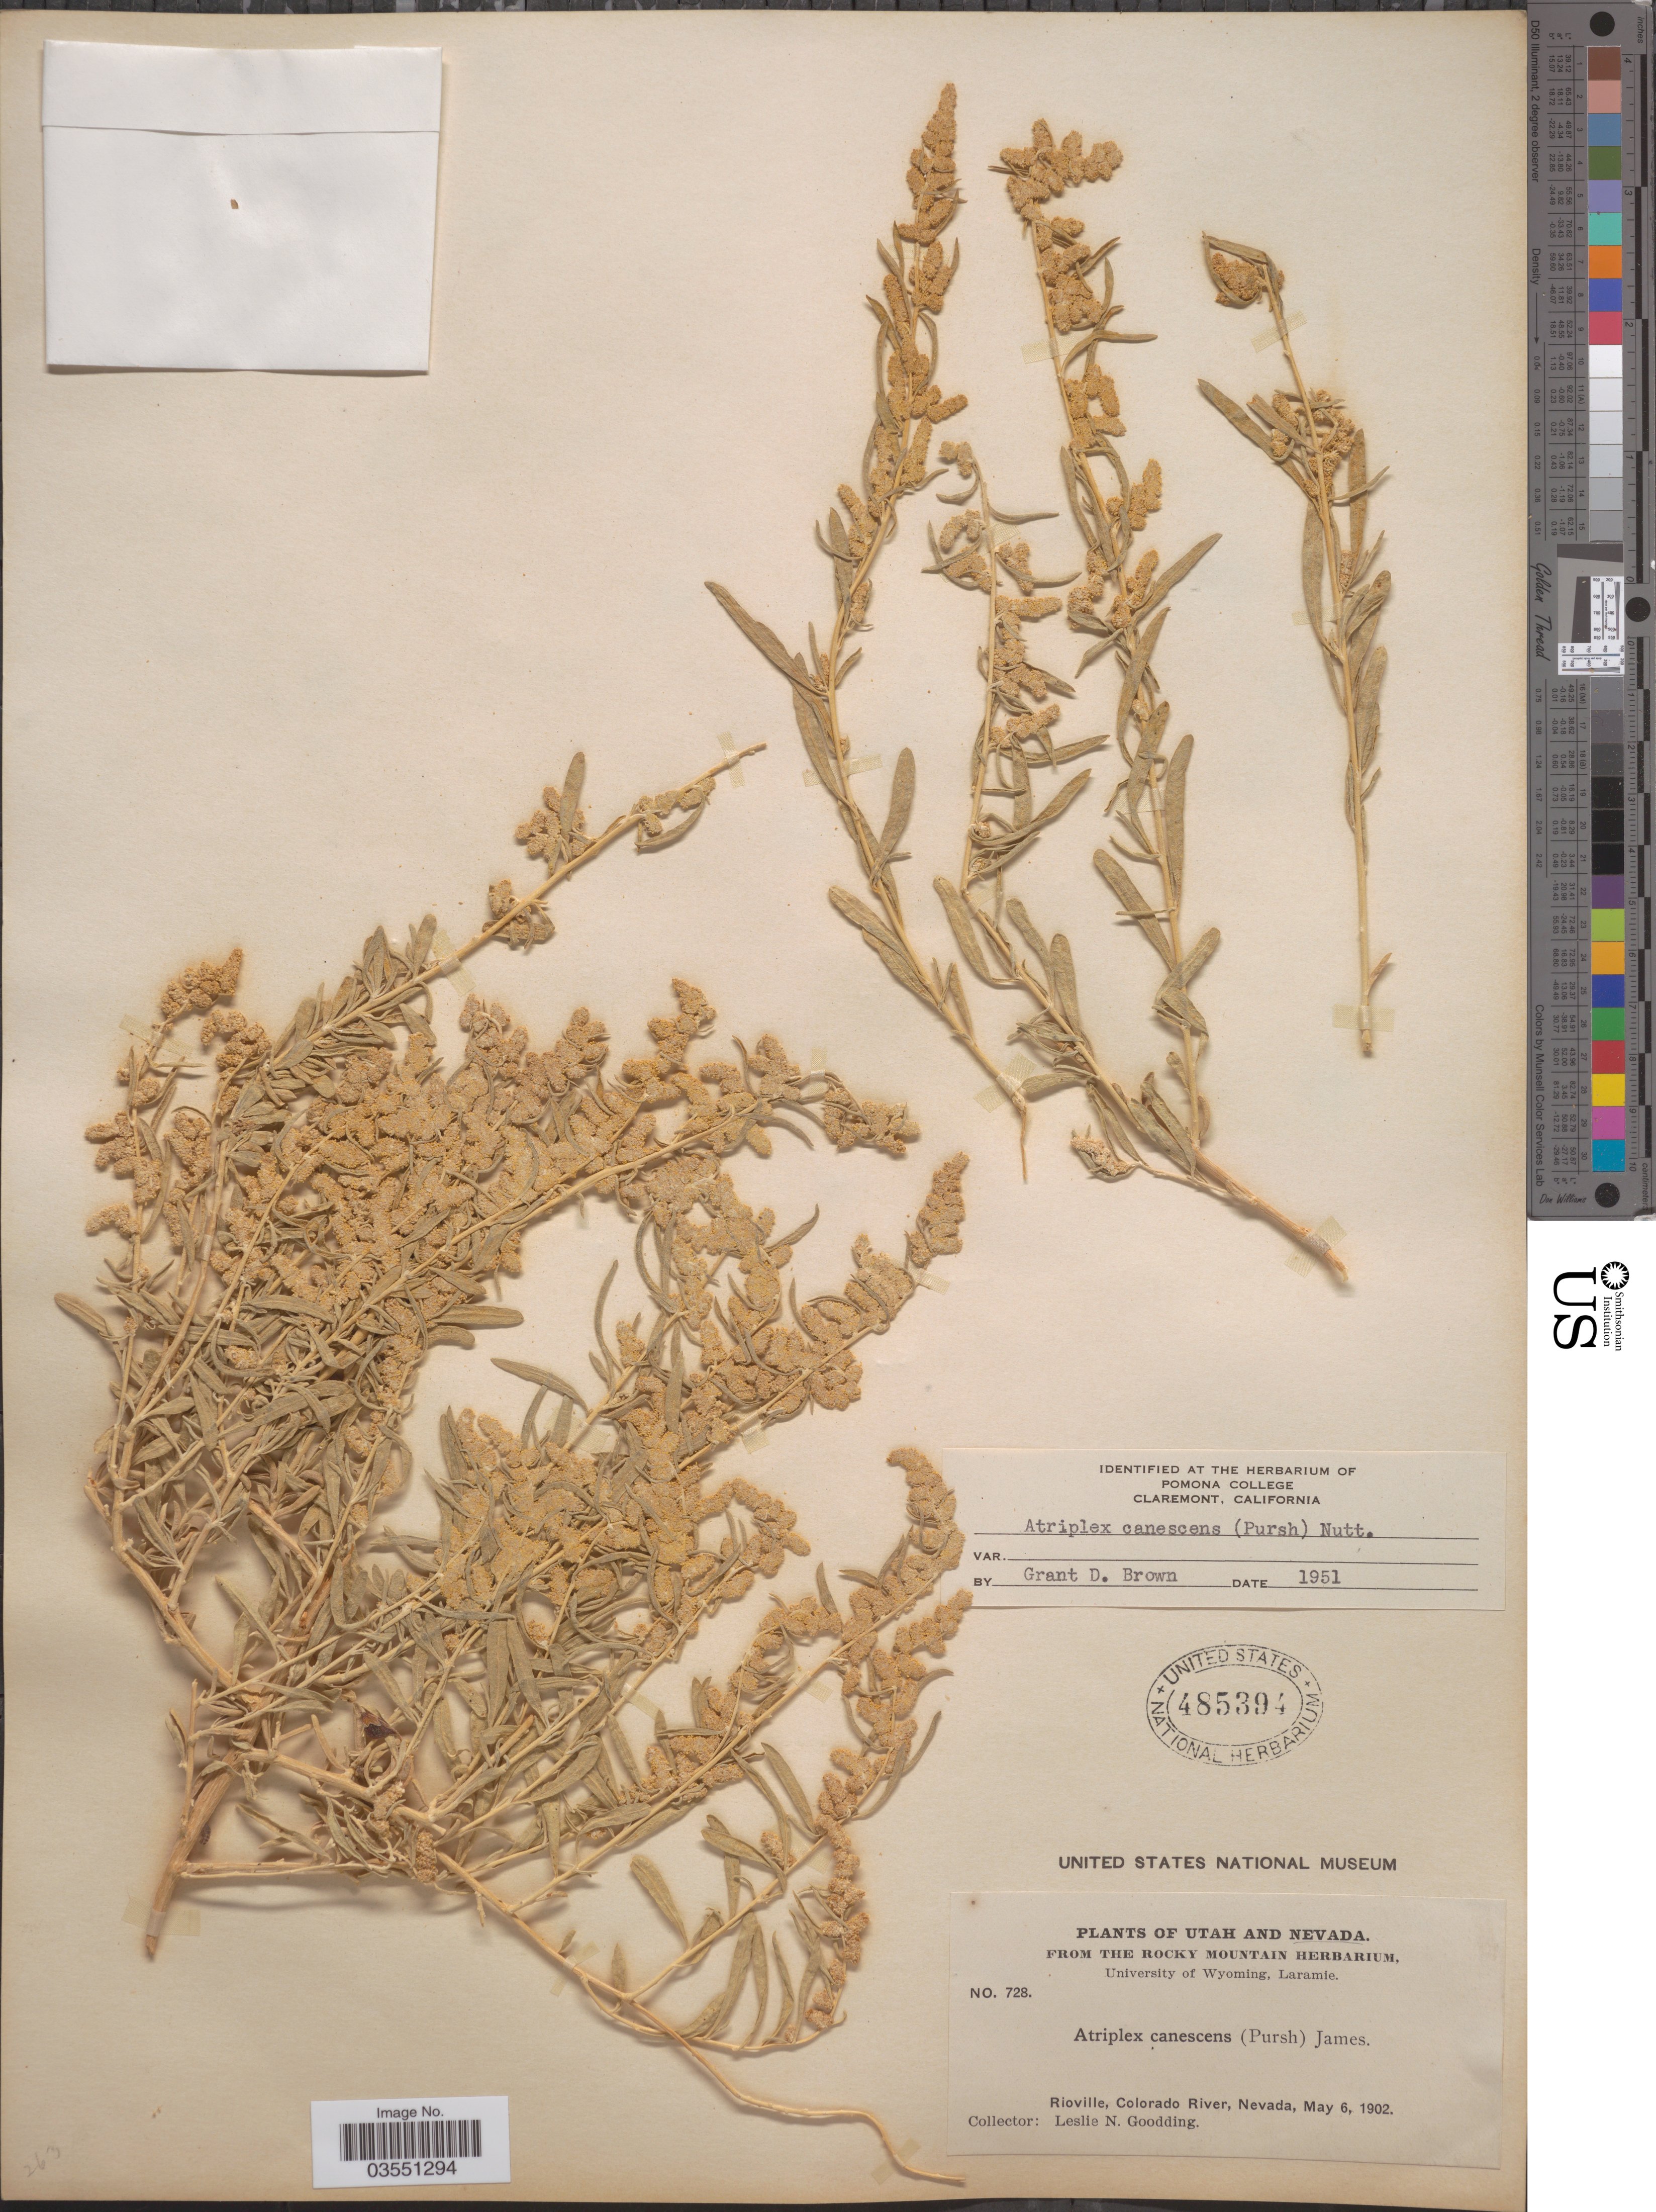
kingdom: Plantae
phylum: Tracheophyta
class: Magnoliopsida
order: Caryophyllales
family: Amaranthaceae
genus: Atriplex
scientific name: Atriplex canescens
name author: (Pursh) Nutt.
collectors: L. N. Goodding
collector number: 728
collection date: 1902-05-06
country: United States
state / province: Nevada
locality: Rioville, Colorado River.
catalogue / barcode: US 485394